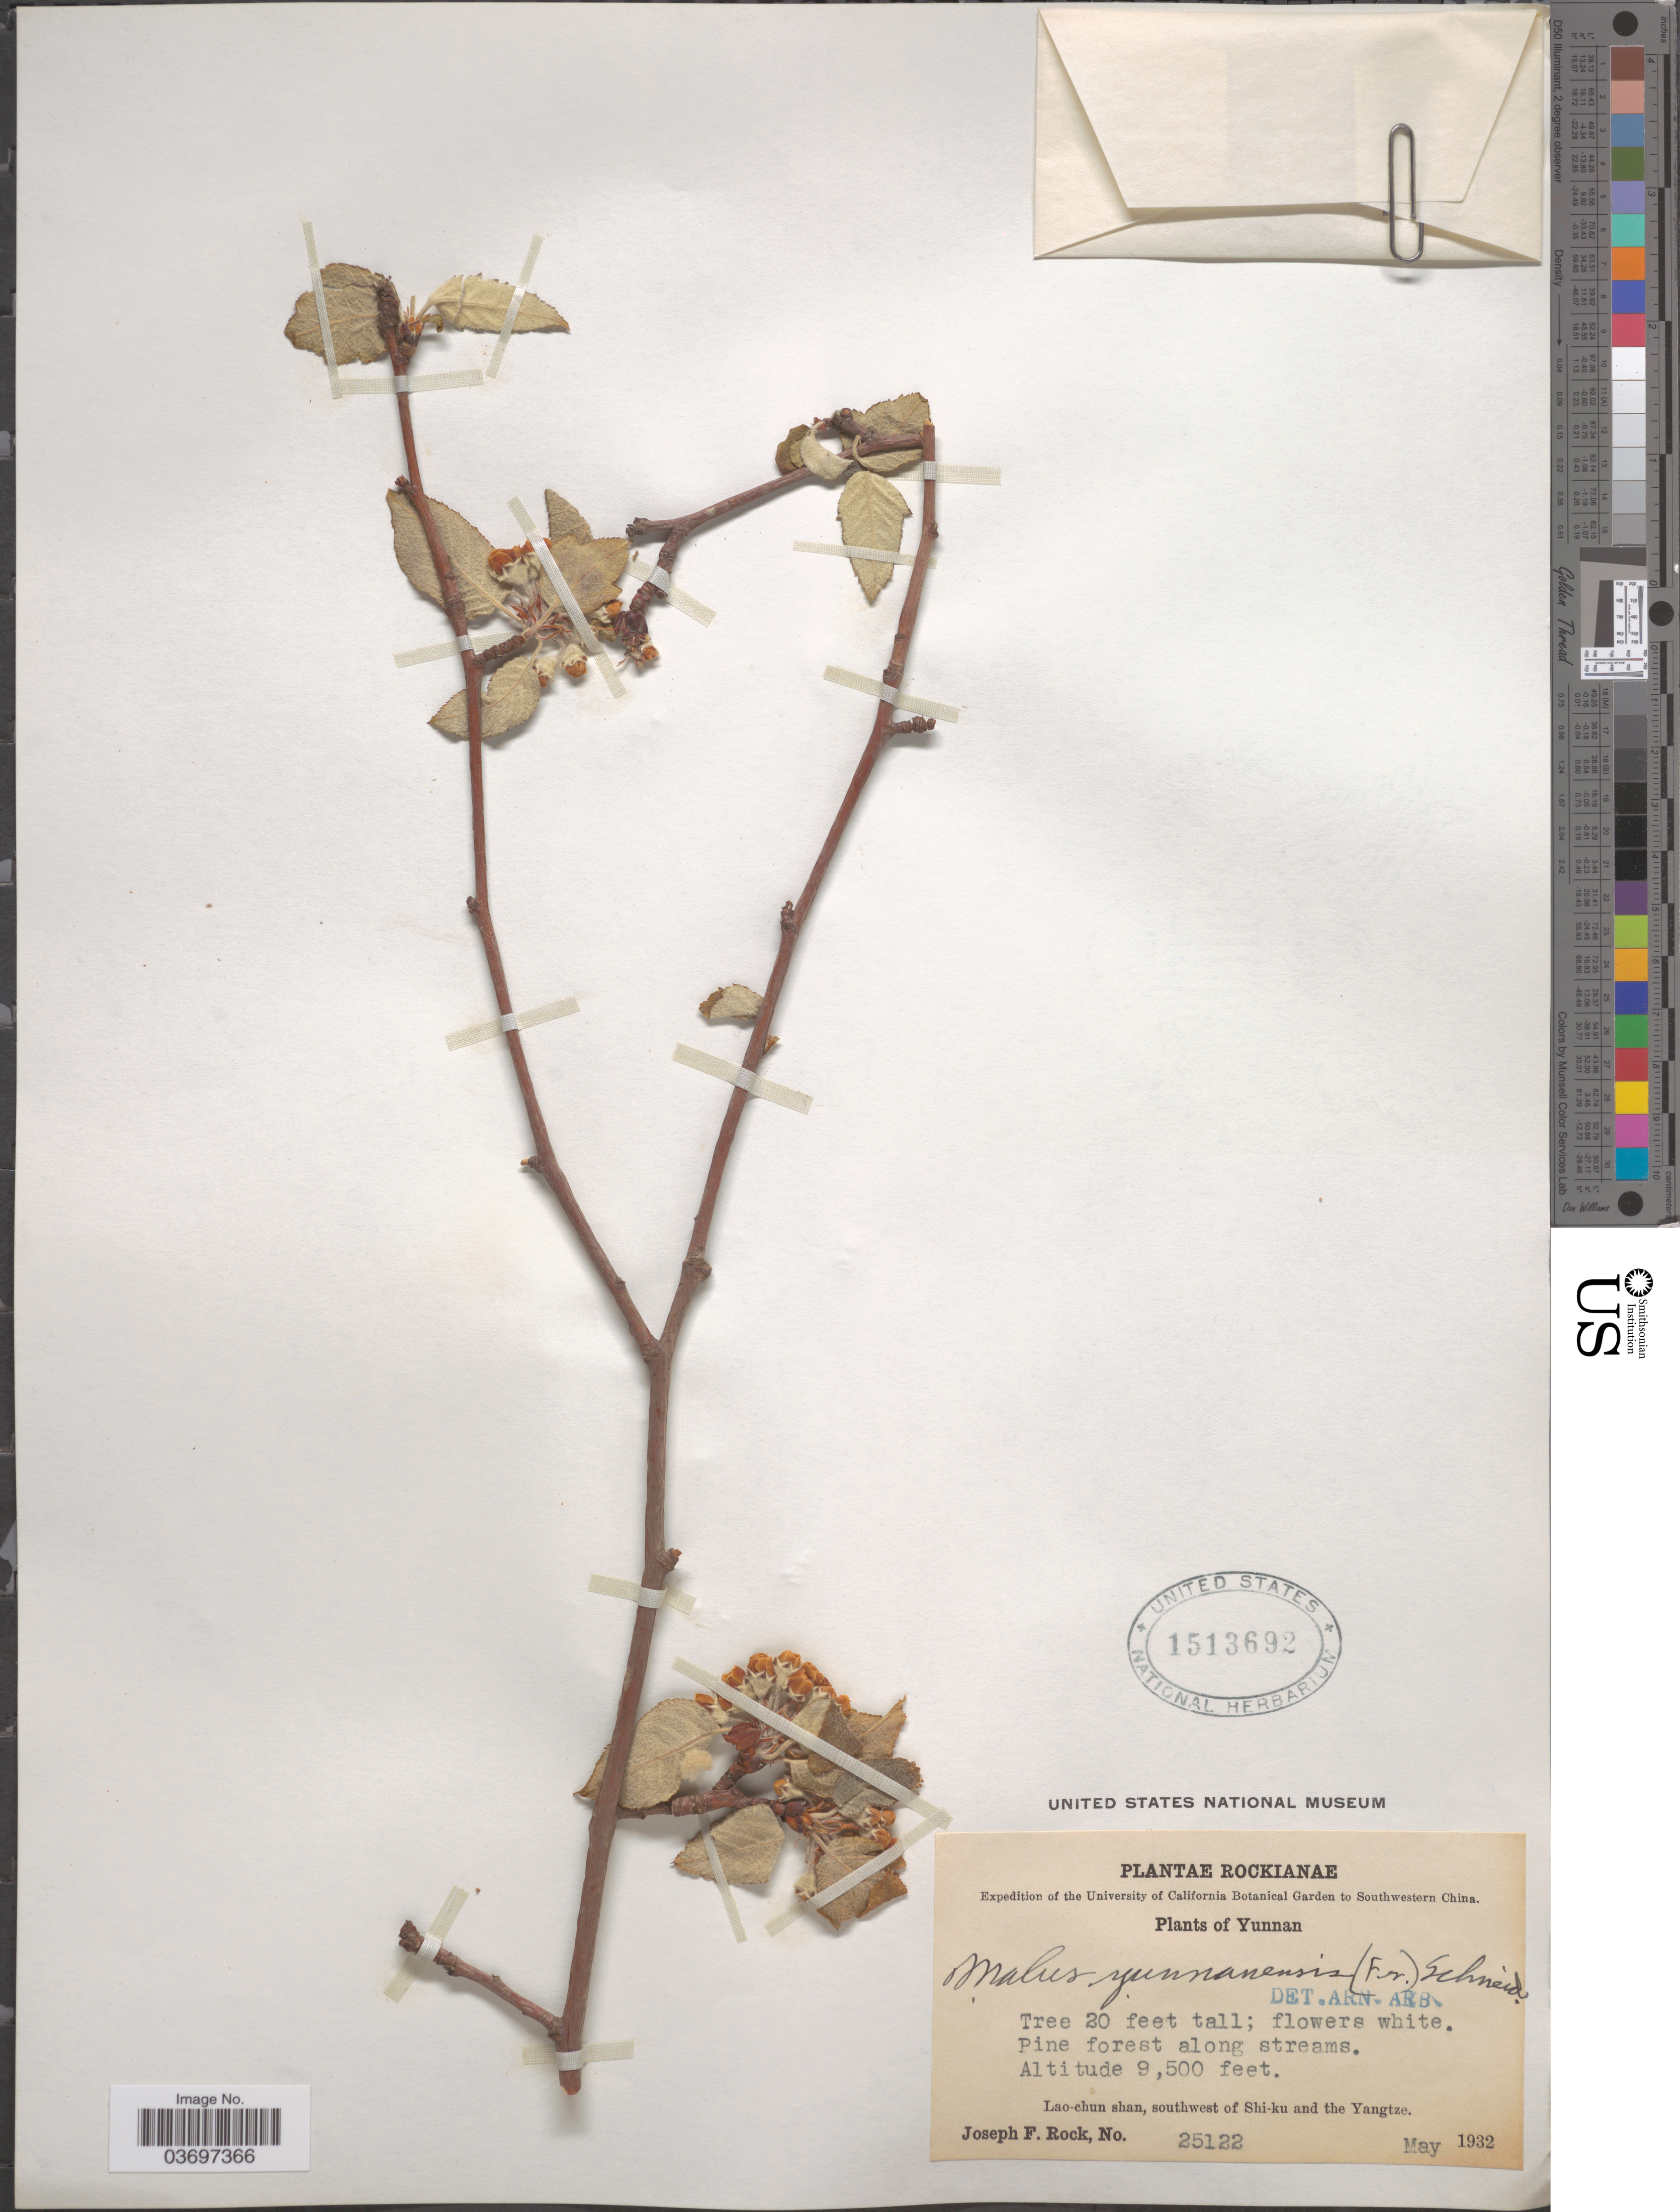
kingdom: Plantae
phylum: Tracheophyta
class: Magnoliopsida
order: Rosales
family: Rosaceae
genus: Malus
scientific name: Malus yunnanensis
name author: (Franch.) C.K. Schneid.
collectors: J. F. Rock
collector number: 25122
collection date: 1932-05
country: China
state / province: Yunnan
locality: Southwestern China. Lao-chun shan, southwest of Shi-ku and the Yangtze.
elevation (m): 2896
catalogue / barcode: US 1513692